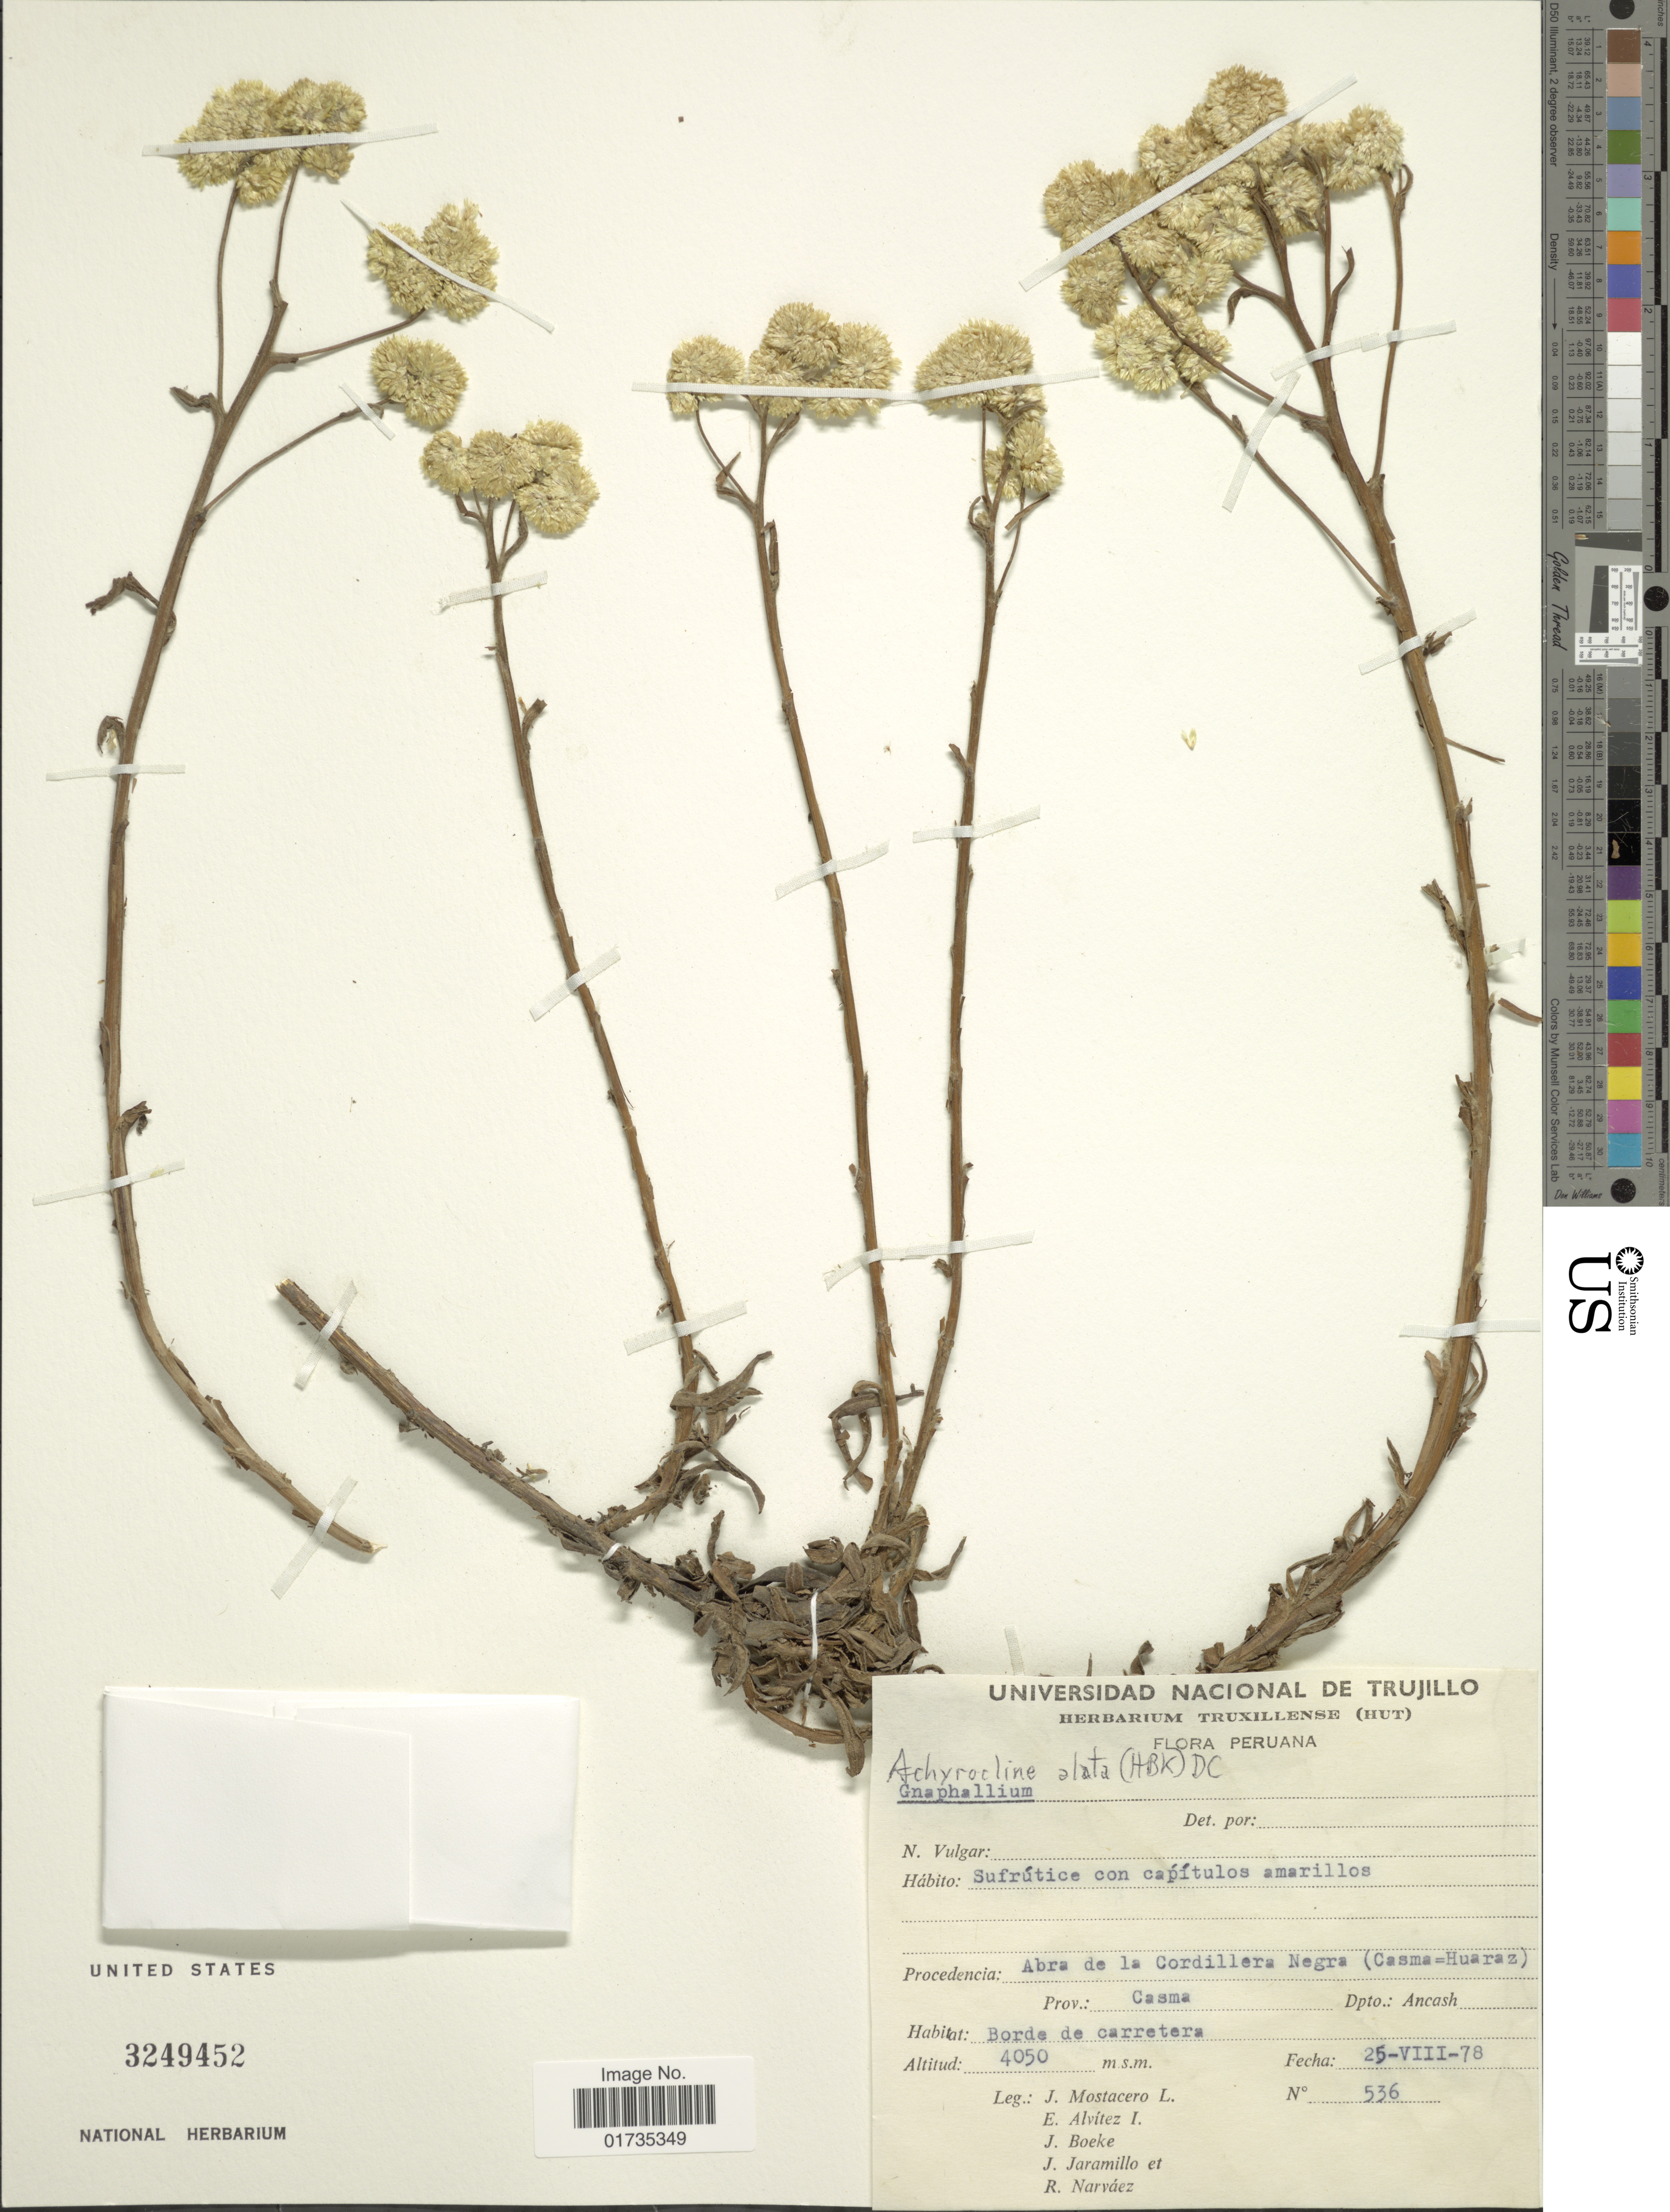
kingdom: Plantae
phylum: Tracheophyta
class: Magnoliopsida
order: Asterales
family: Asteraceae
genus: Achyrocline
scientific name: Achyrocline alata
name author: (Kunth) DC.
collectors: J. Mostacero L., E. Alvitez I., J. D. Boeke, J. Jaramillo & R. Narváez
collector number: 536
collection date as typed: Transcribed d/m/y: 26/8/78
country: Peru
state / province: Ancash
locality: Procedencia: Abra de la Cordillera Negra (Casma=Huaraz). Prov.: Casma. Dpto.: Ancash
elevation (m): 4050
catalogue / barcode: US 3249452